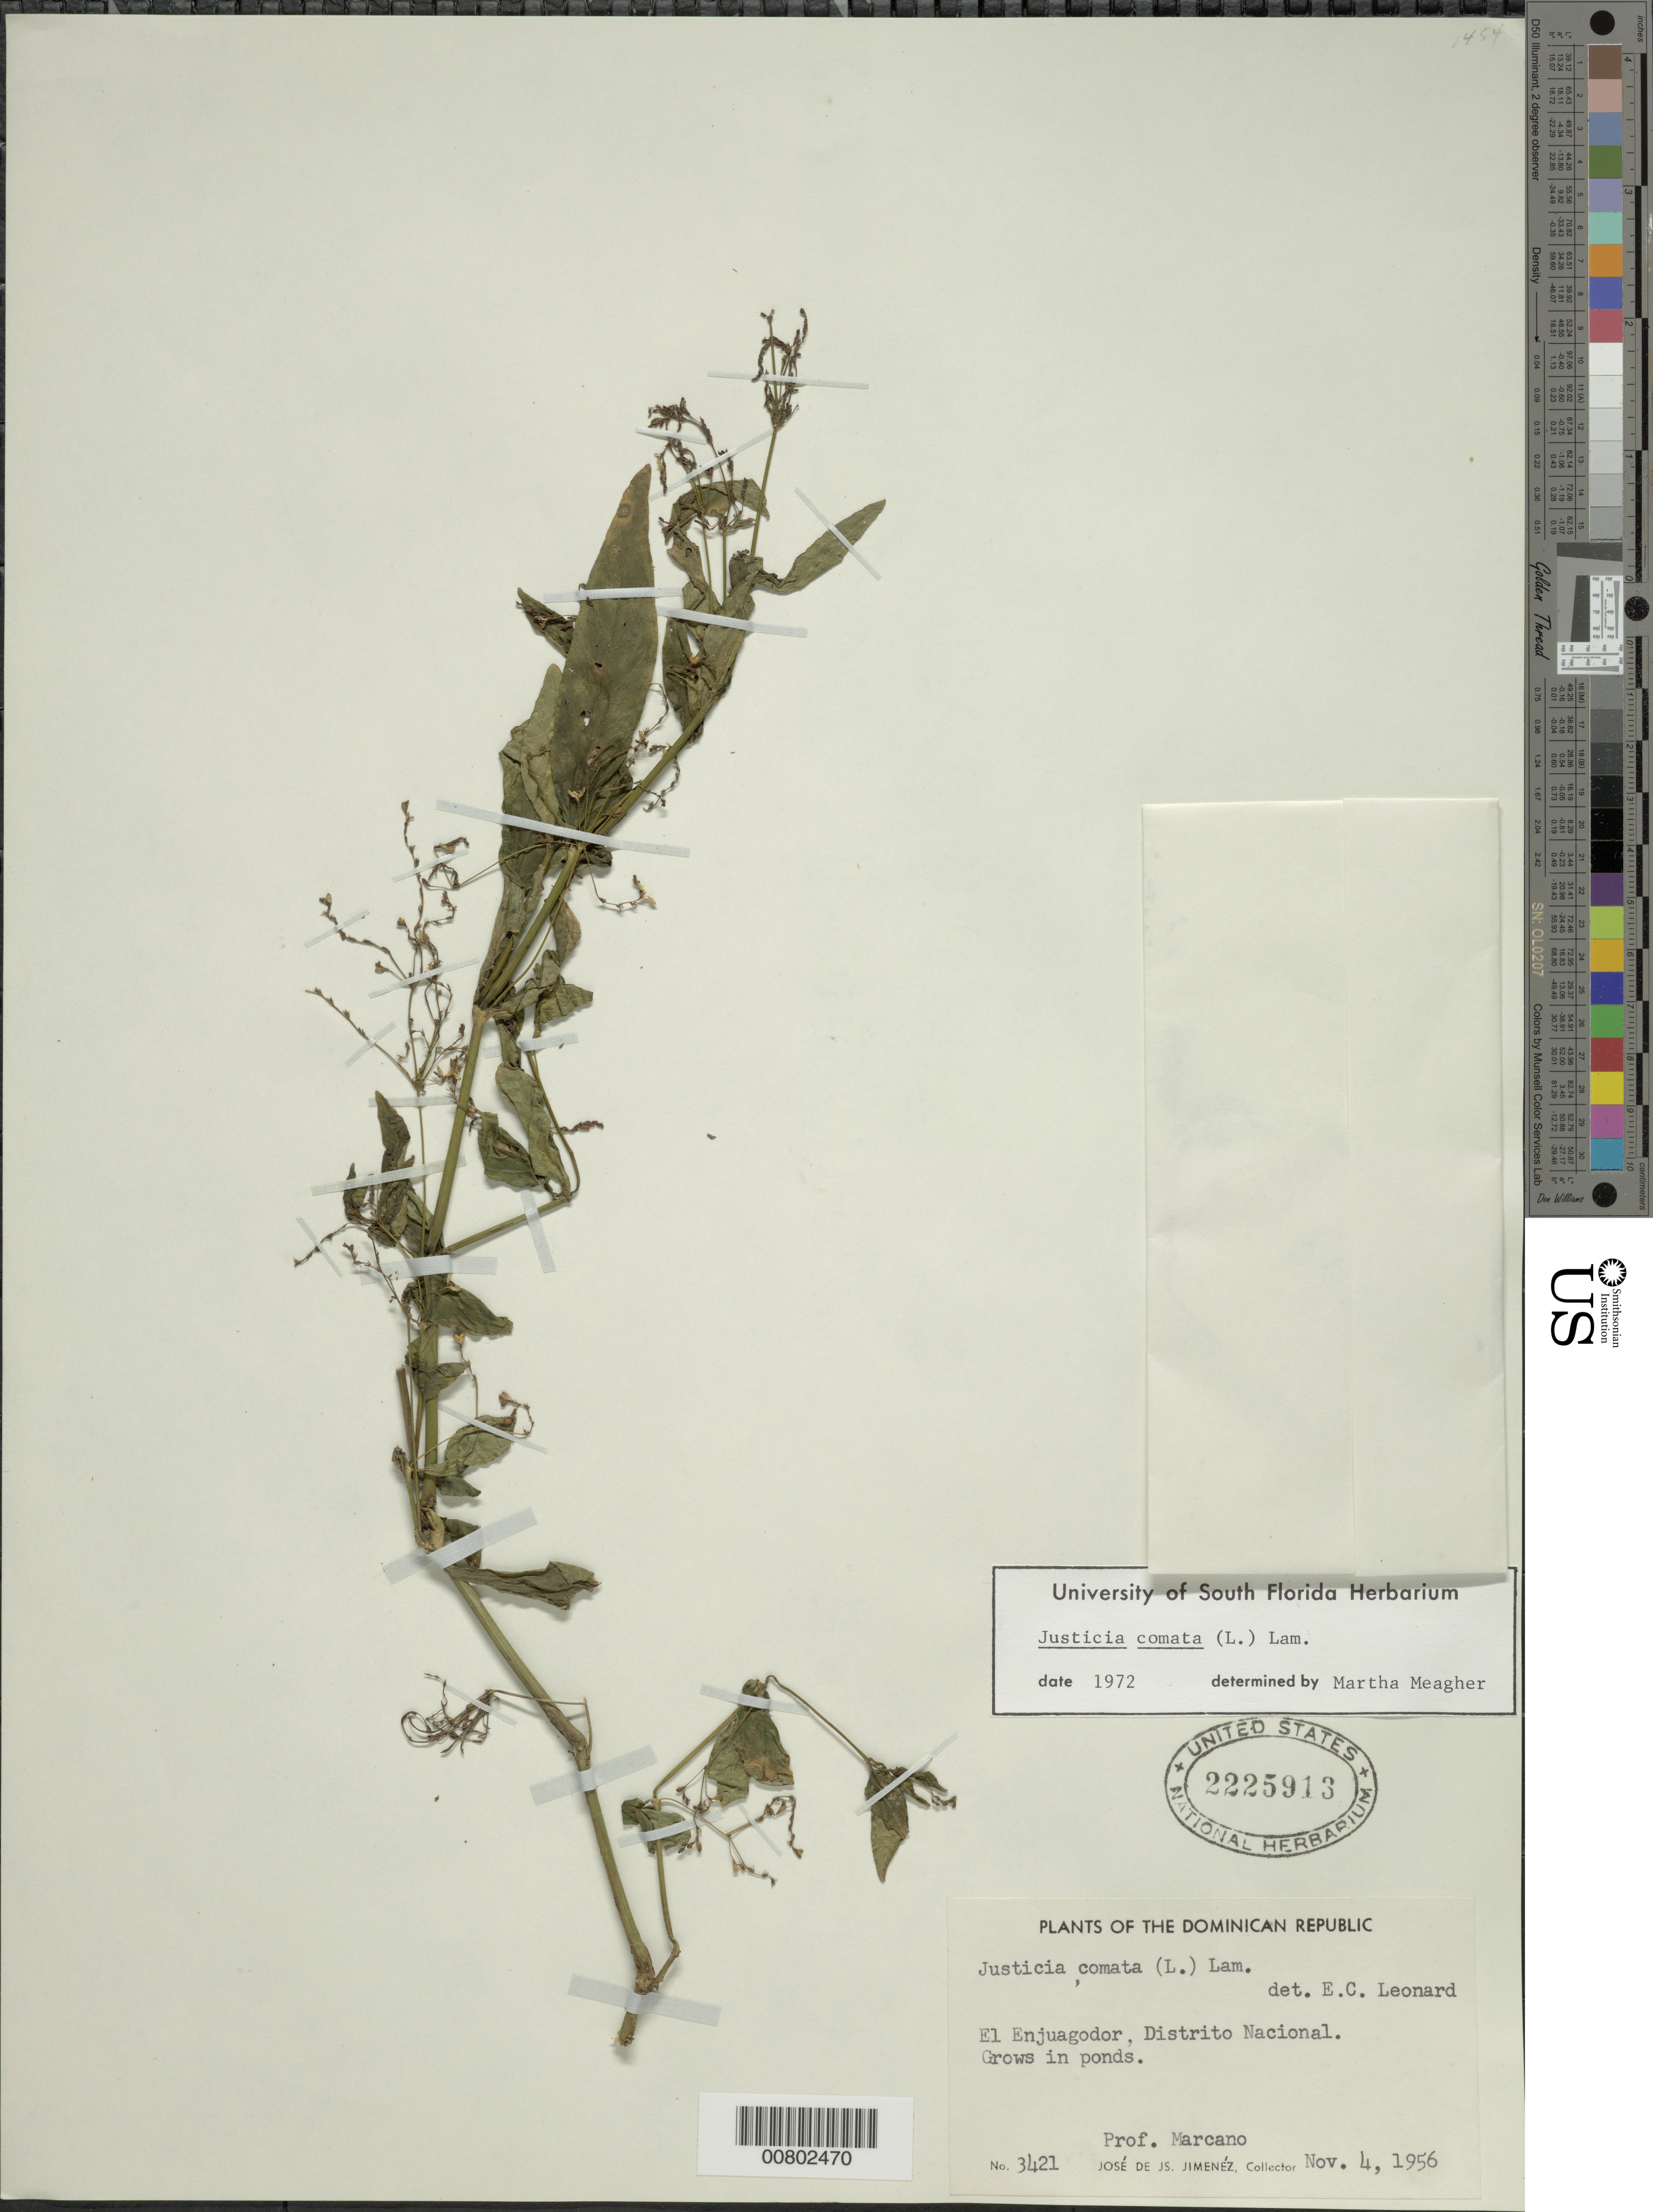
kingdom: Plantae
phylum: Tracheophyta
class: Magnoliopsida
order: Lamiales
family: Acanthaceae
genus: Justicia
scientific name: Justicia comata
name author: (L.) Lam.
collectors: J. J. Jiménez Almonte & E. J. Marcano F.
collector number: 3421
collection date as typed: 04 Nov 1956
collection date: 1956-11-04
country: Dominican Republic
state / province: Distrito Nacional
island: Hispaniola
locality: El Enjuagodor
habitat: In ponds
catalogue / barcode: US 2225913